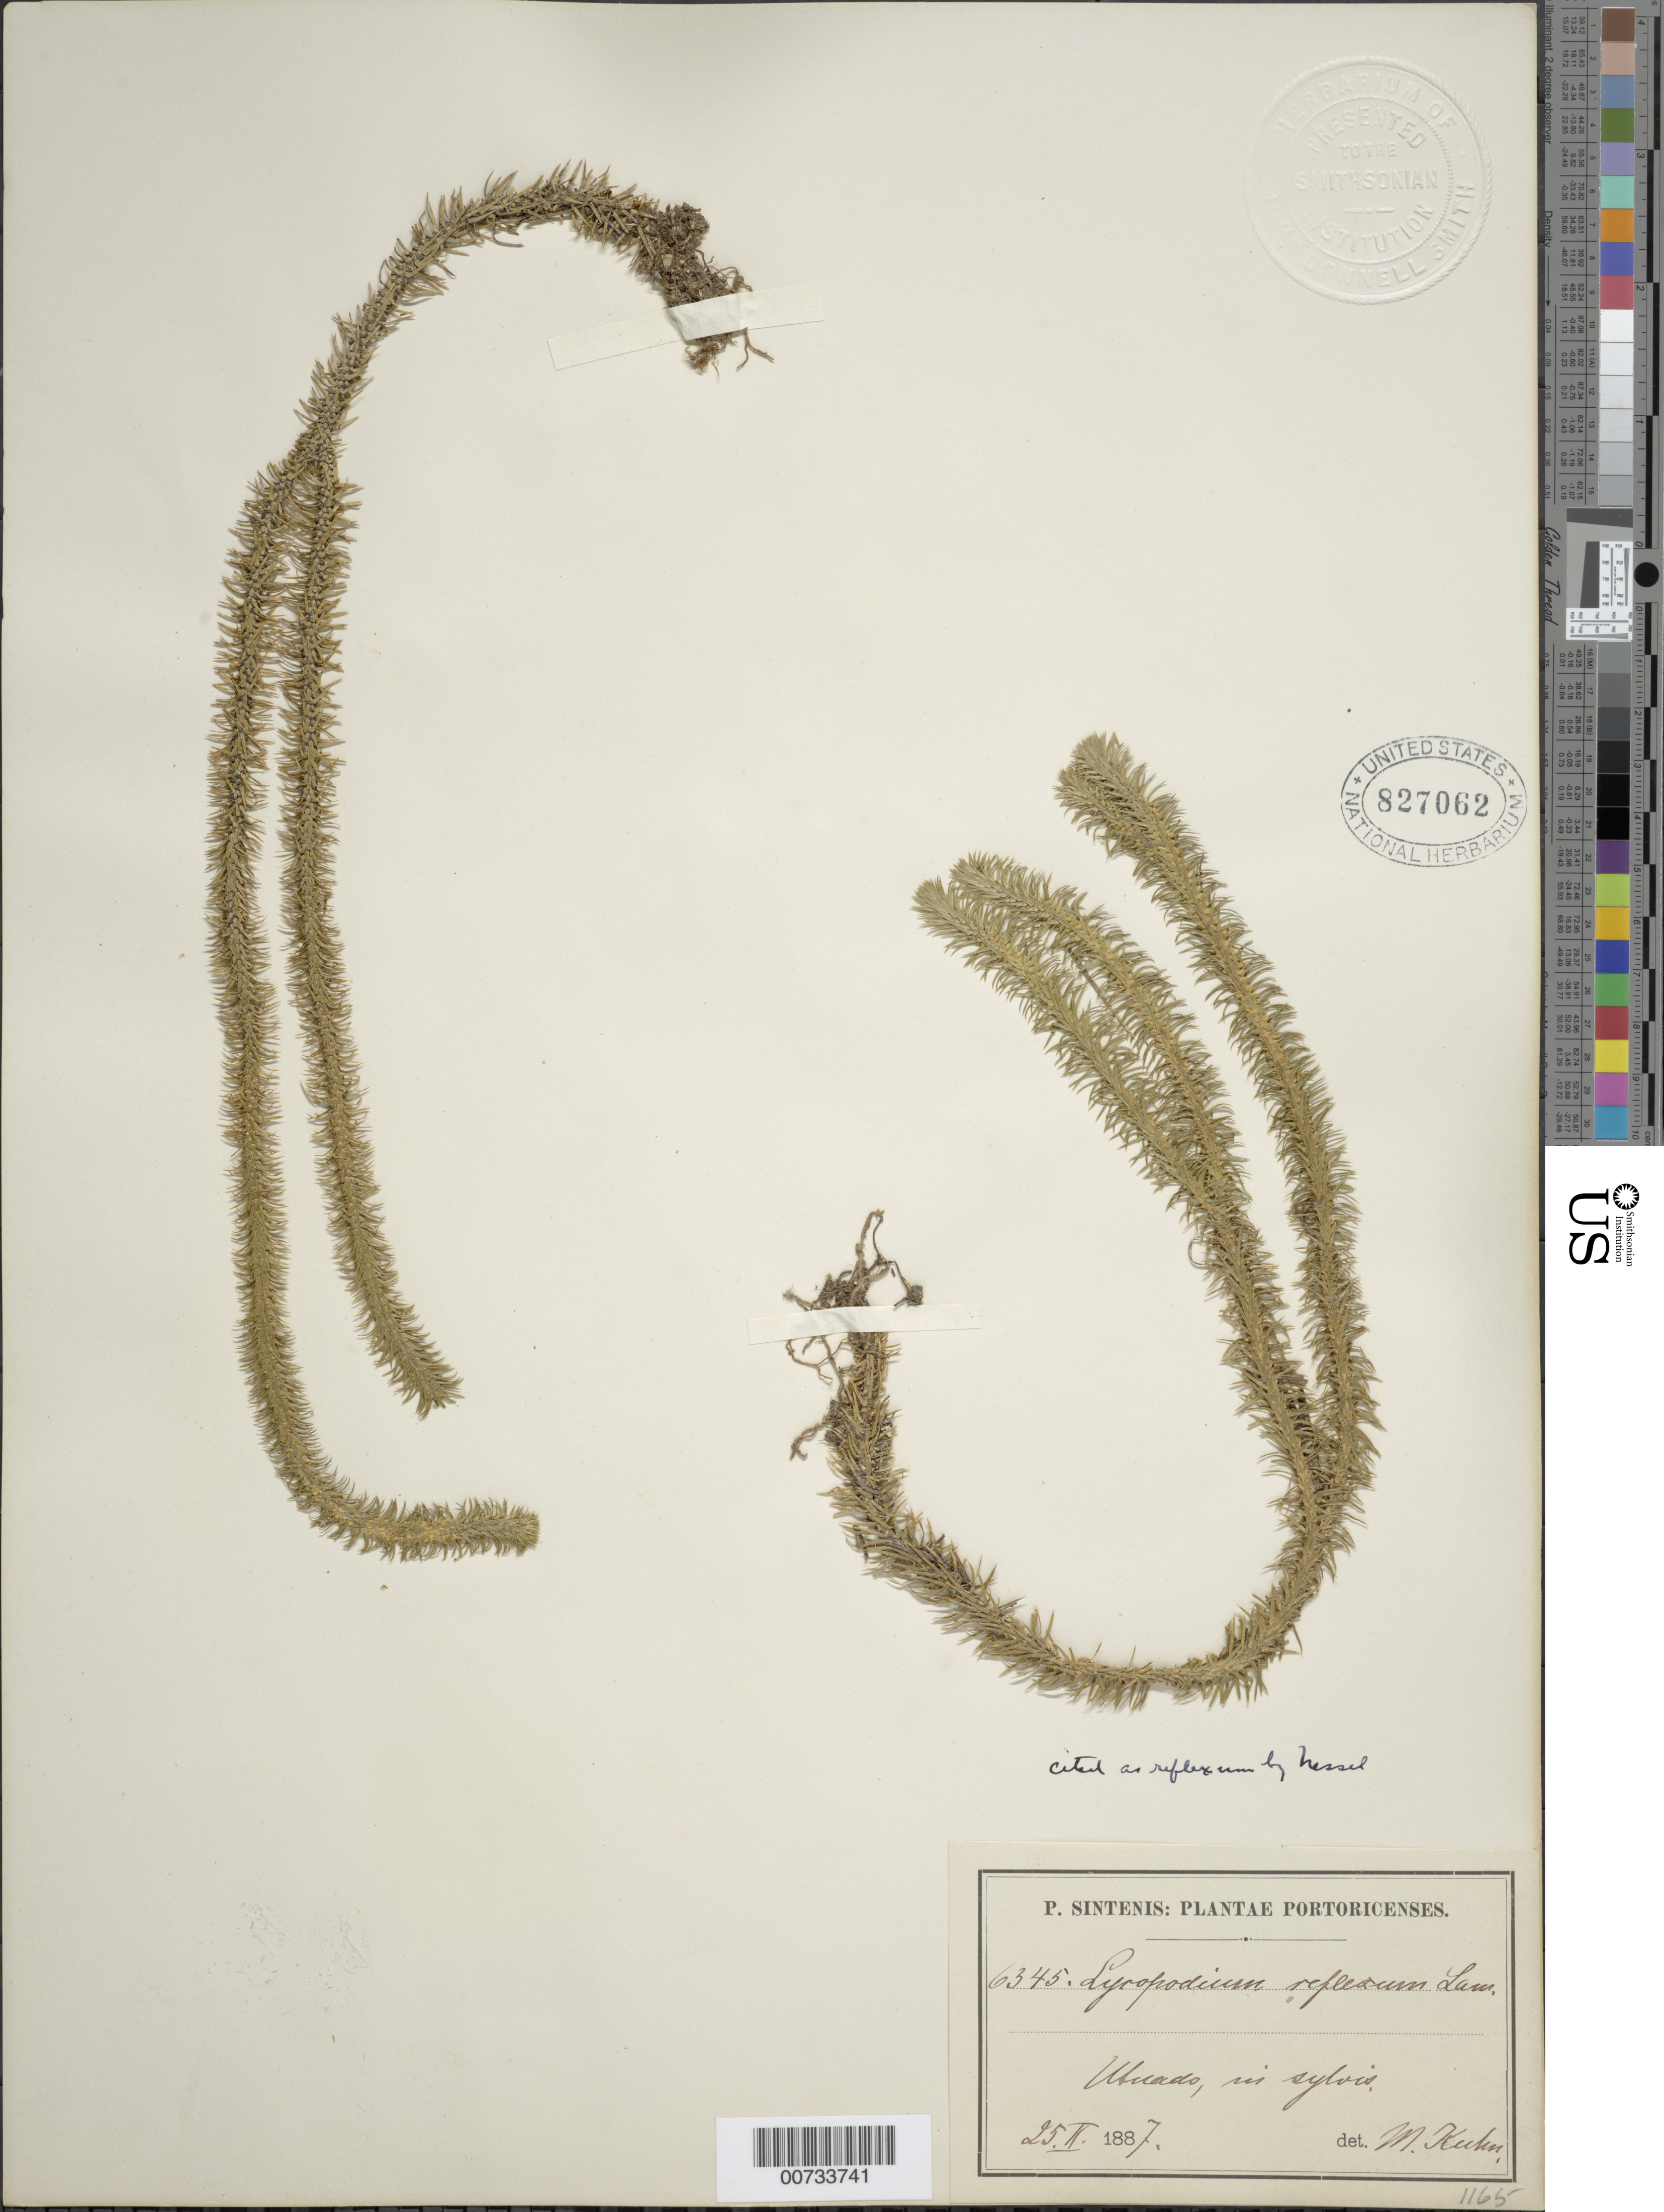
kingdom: Plantae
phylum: Tracheophyta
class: Lycopodiopsida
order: Lycopodiales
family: Lycopodiaceae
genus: Phlegmariurus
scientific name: Phlegmariurus reflexus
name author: (Lam.) B. Øllg.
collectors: P. Sintenis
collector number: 6345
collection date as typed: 25 Feb 1887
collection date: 1887-02-25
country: Puerto Rico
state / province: Utuado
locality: Utuado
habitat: In sylvis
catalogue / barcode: US 827062